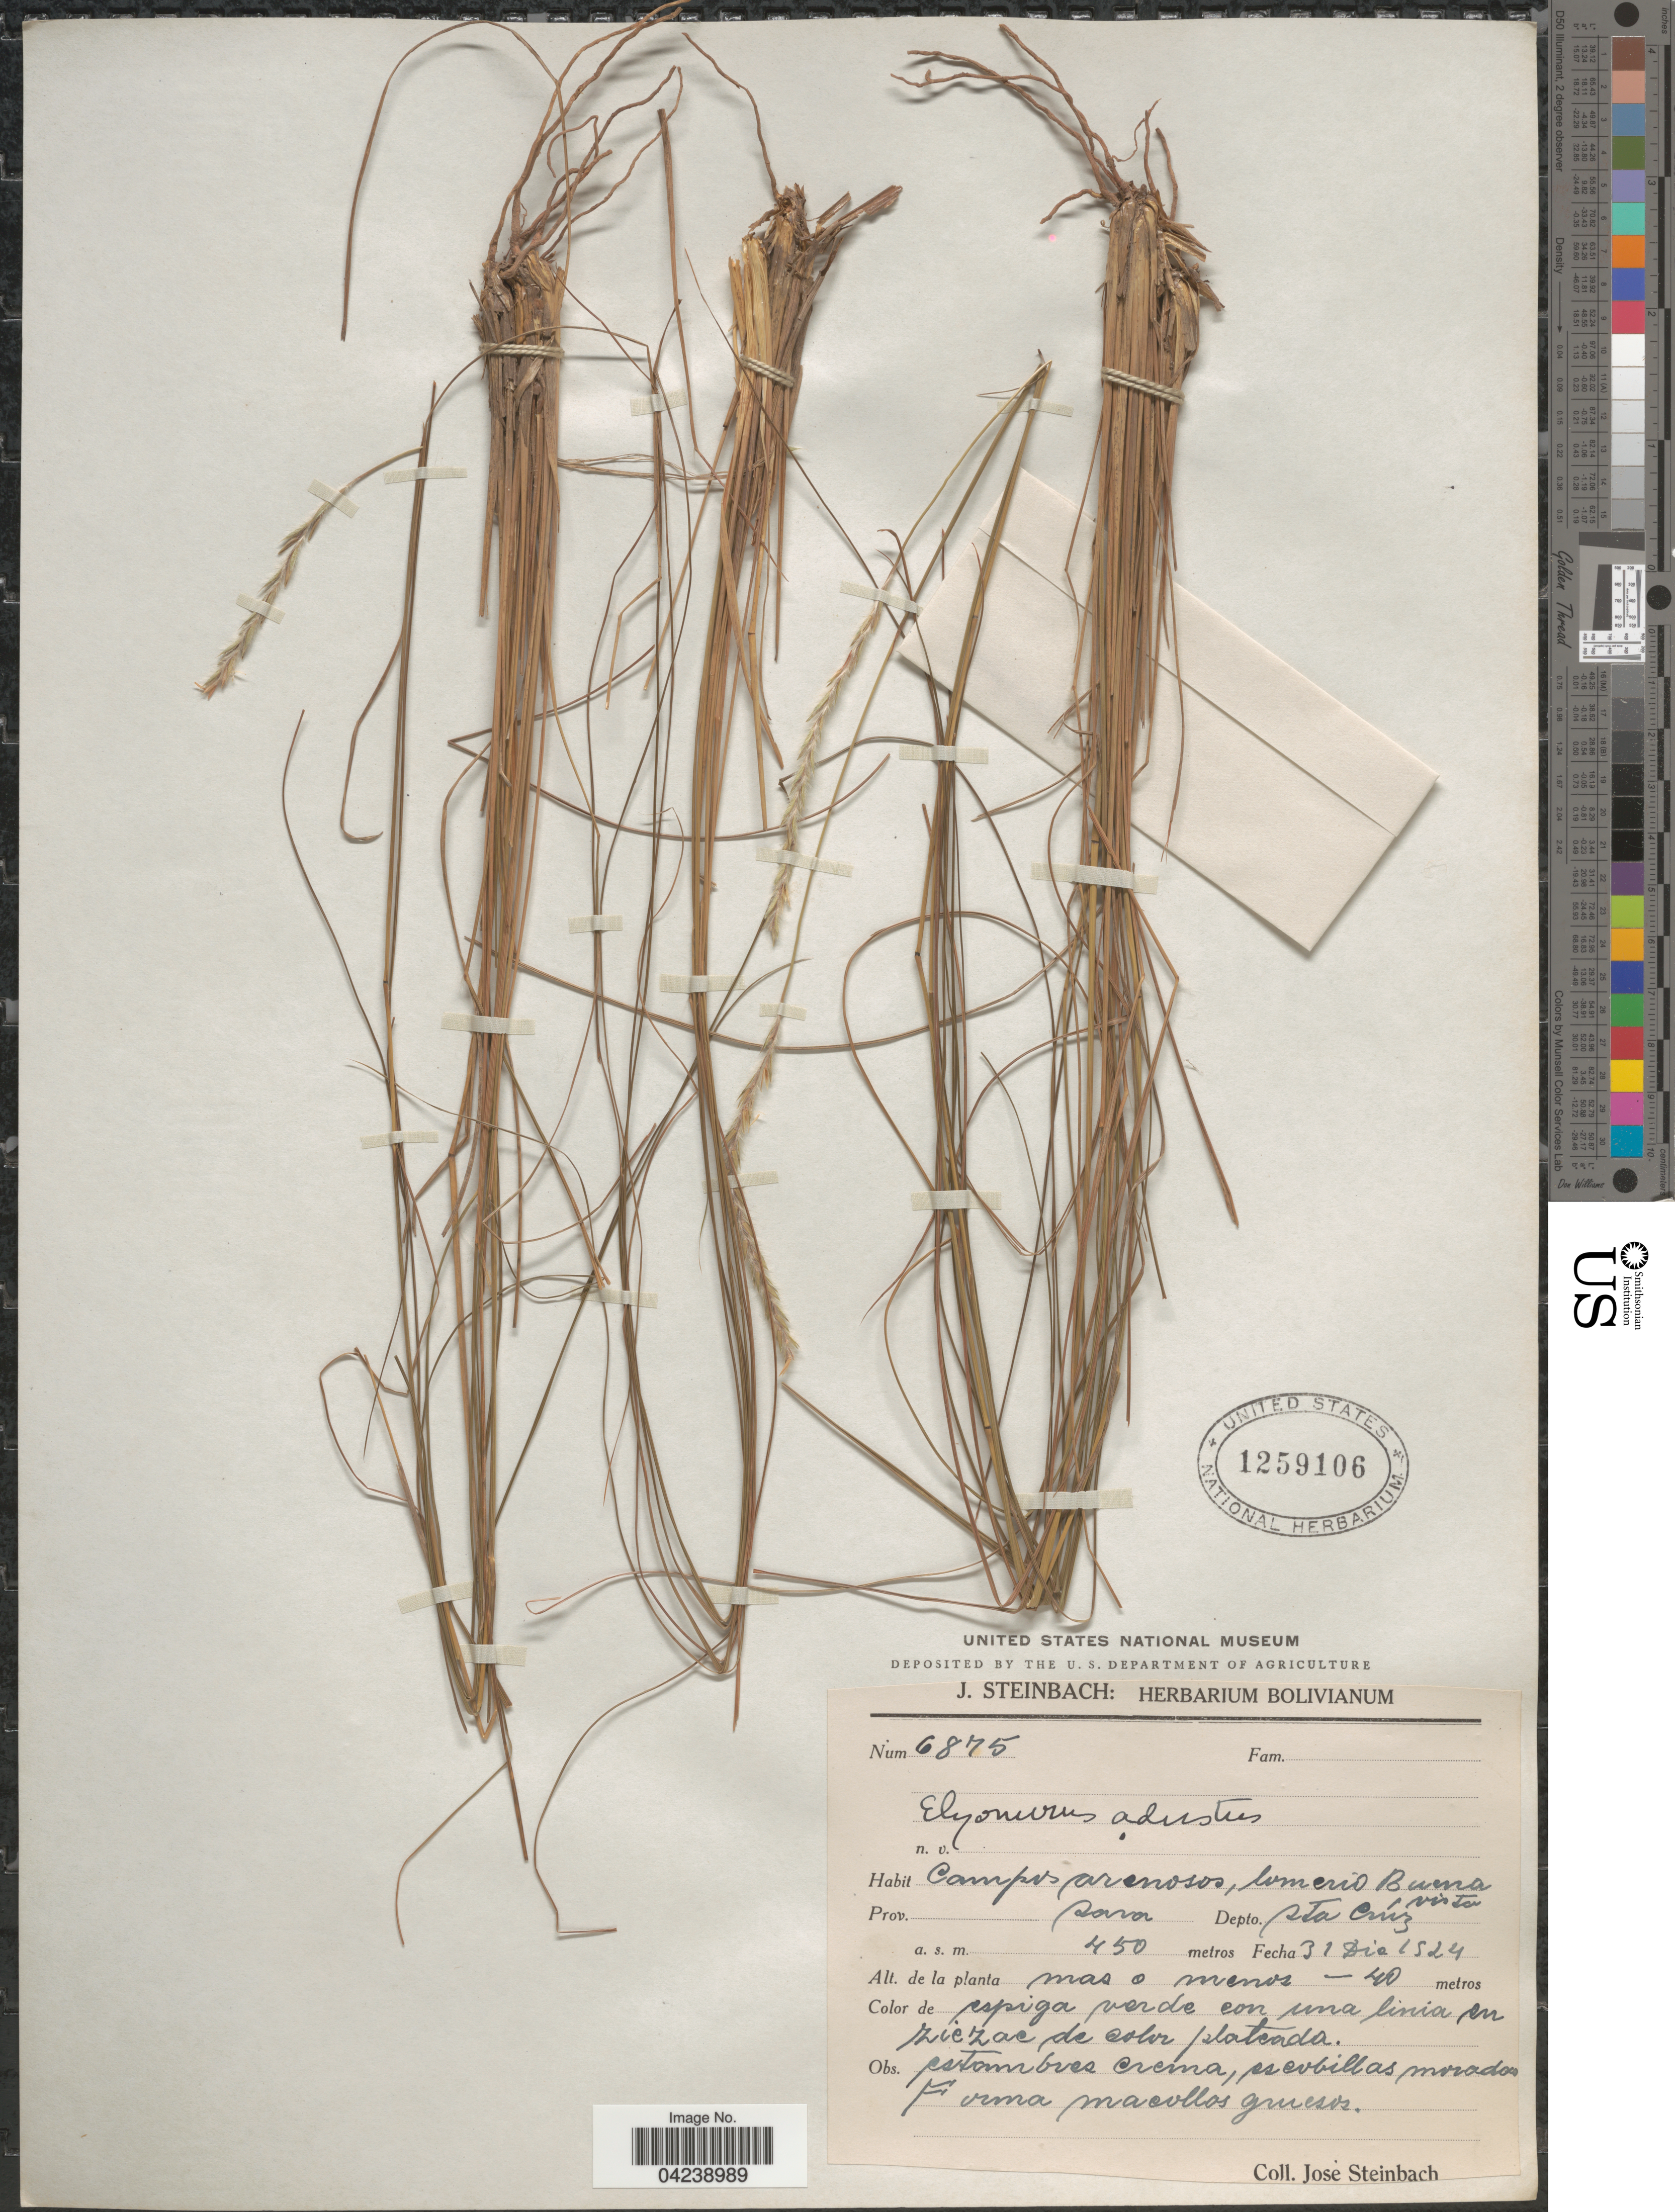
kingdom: Plantae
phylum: Tracheophyta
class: Liliopsida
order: Poales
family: Poaceae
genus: Elionurus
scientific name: Elionurus muticus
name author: (Spreng.) Kuntze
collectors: J. Steinbach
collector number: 6875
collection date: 1924-12-31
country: Bolivia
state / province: Santa Cruz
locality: Buena Vista. Prov. Sara. Depto. Sta Crúz.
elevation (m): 450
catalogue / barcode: US 1259106